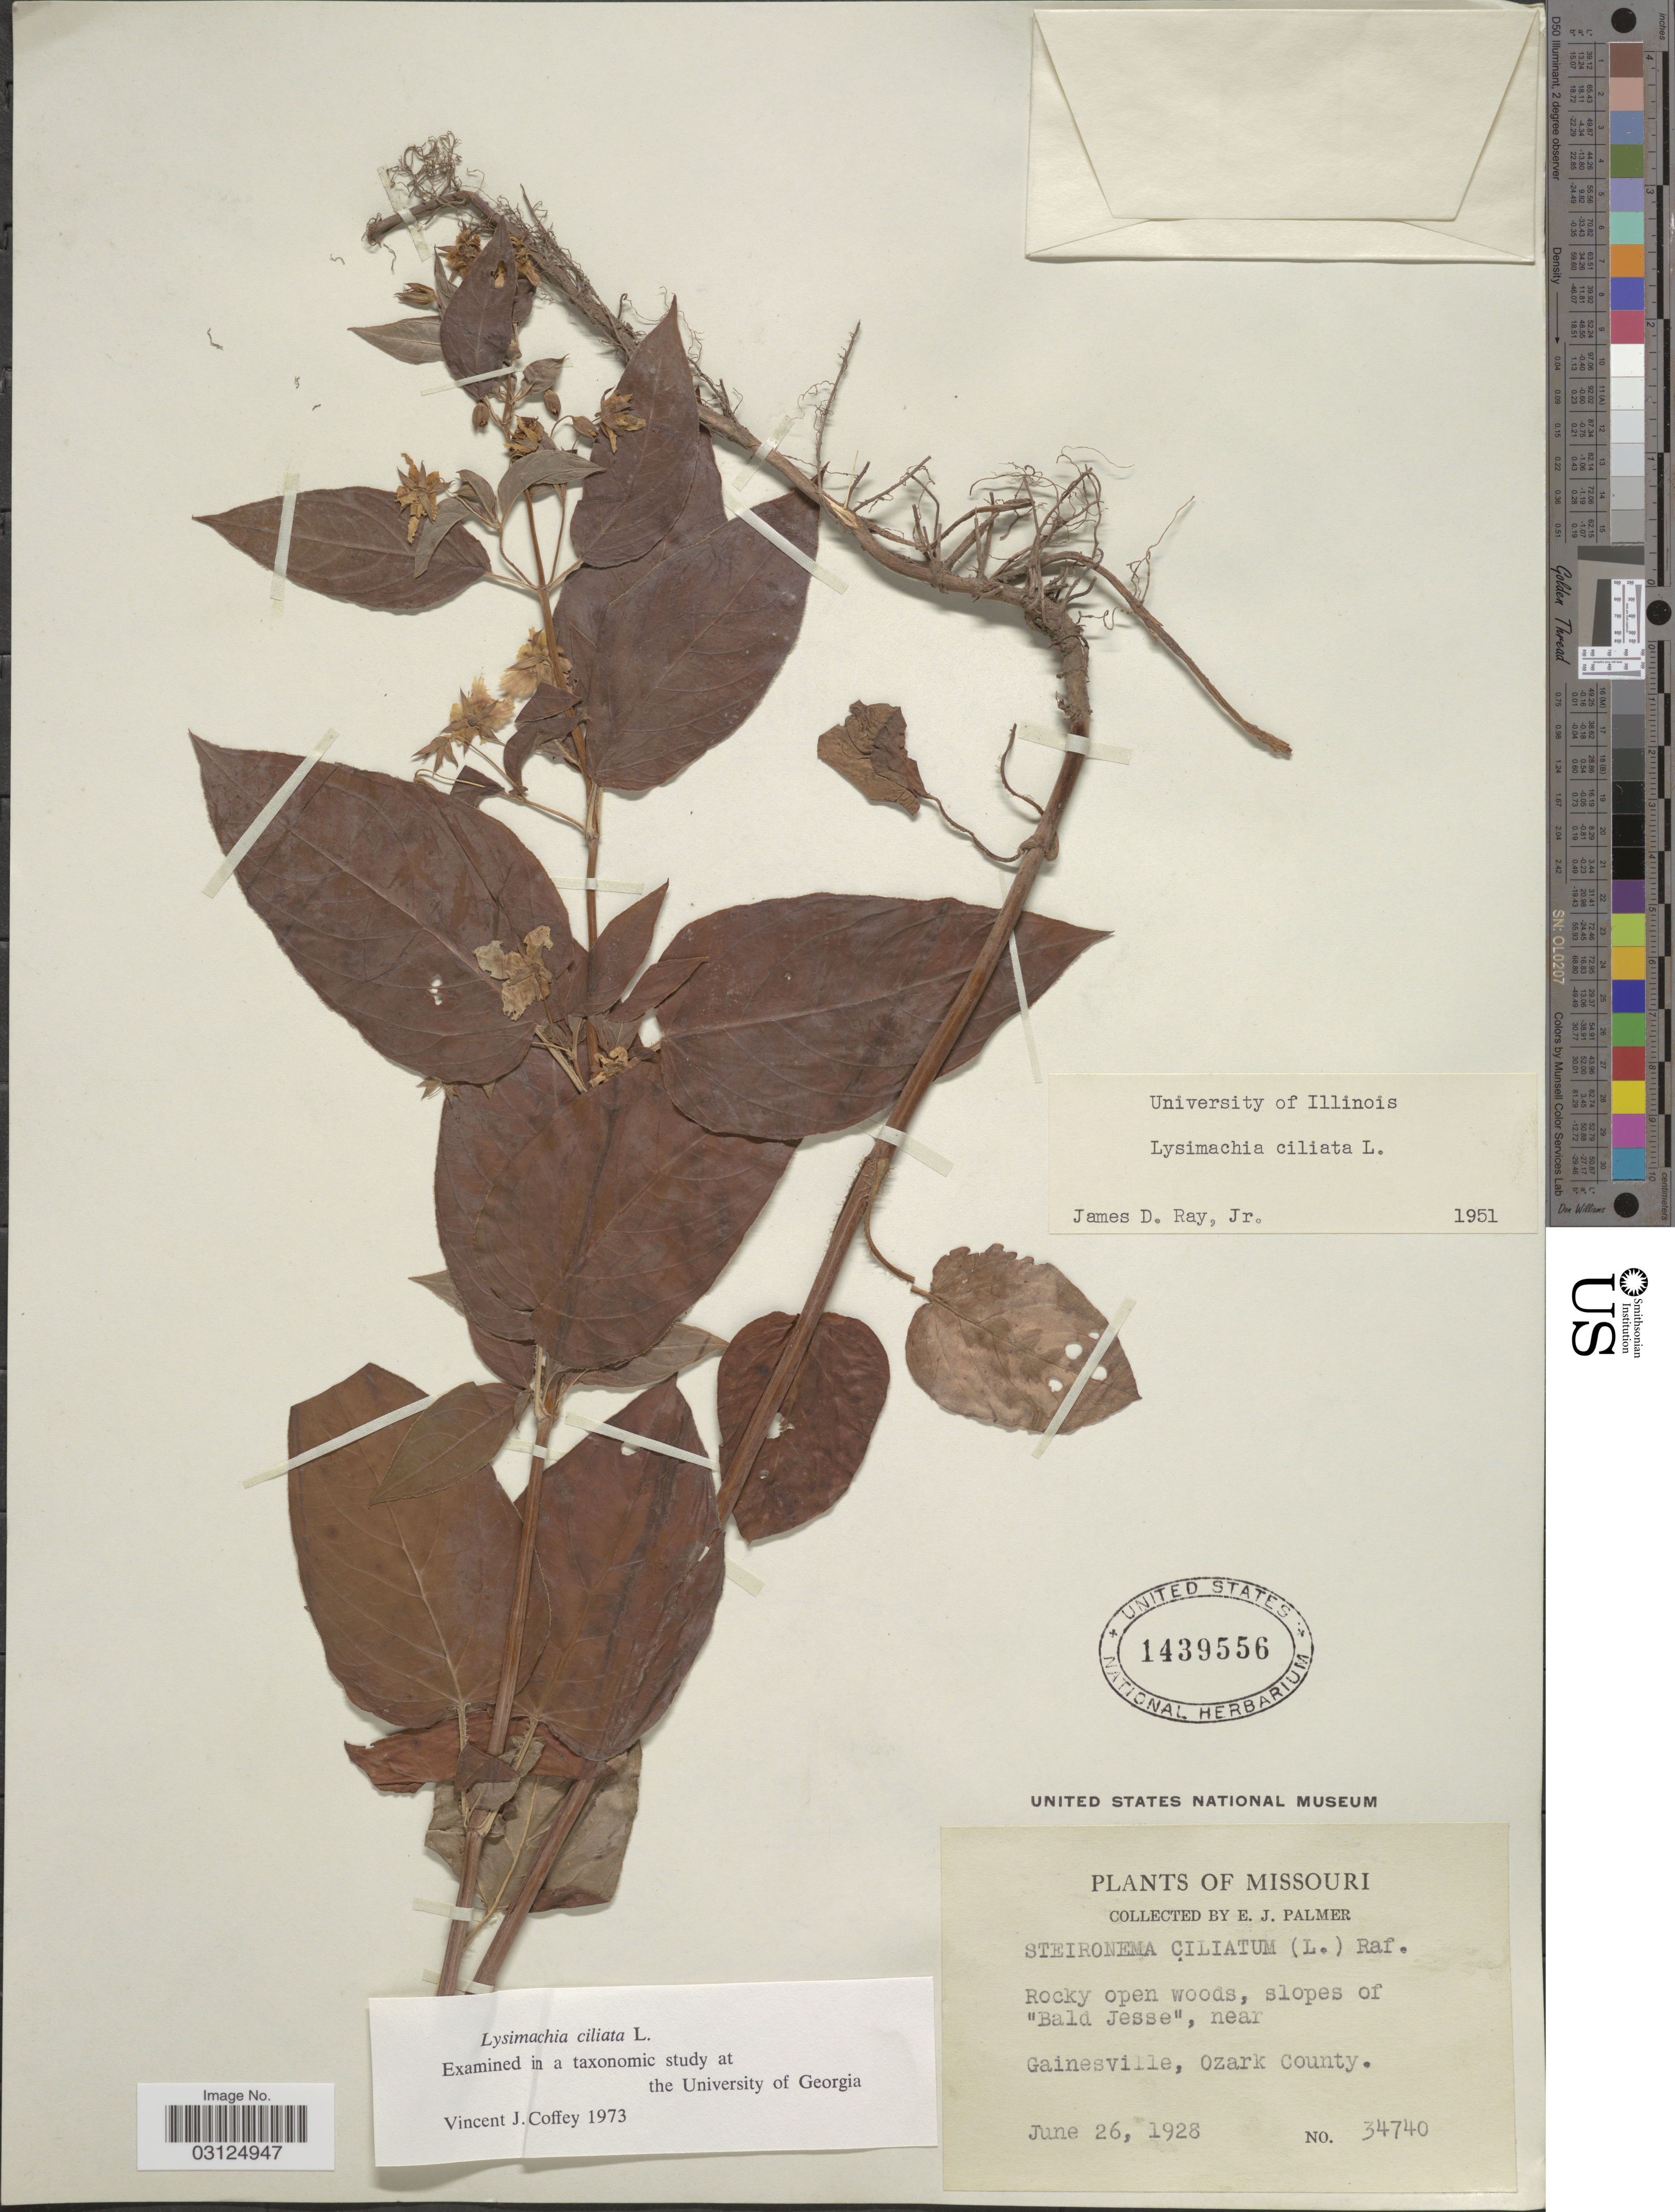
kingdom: Plantae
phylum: Tracheophyta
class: Magnoliopsida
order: Ericales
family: Primulaceae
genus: Lysimachia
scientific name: Lysimachia ciliata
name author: L.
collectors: E. J. Palmer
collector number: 34740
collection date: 1928-06-26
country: United States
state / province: Missouri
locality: Slopes of "Bald Jesse", near Gainesville, Ozark County.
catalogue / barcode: US 1439556